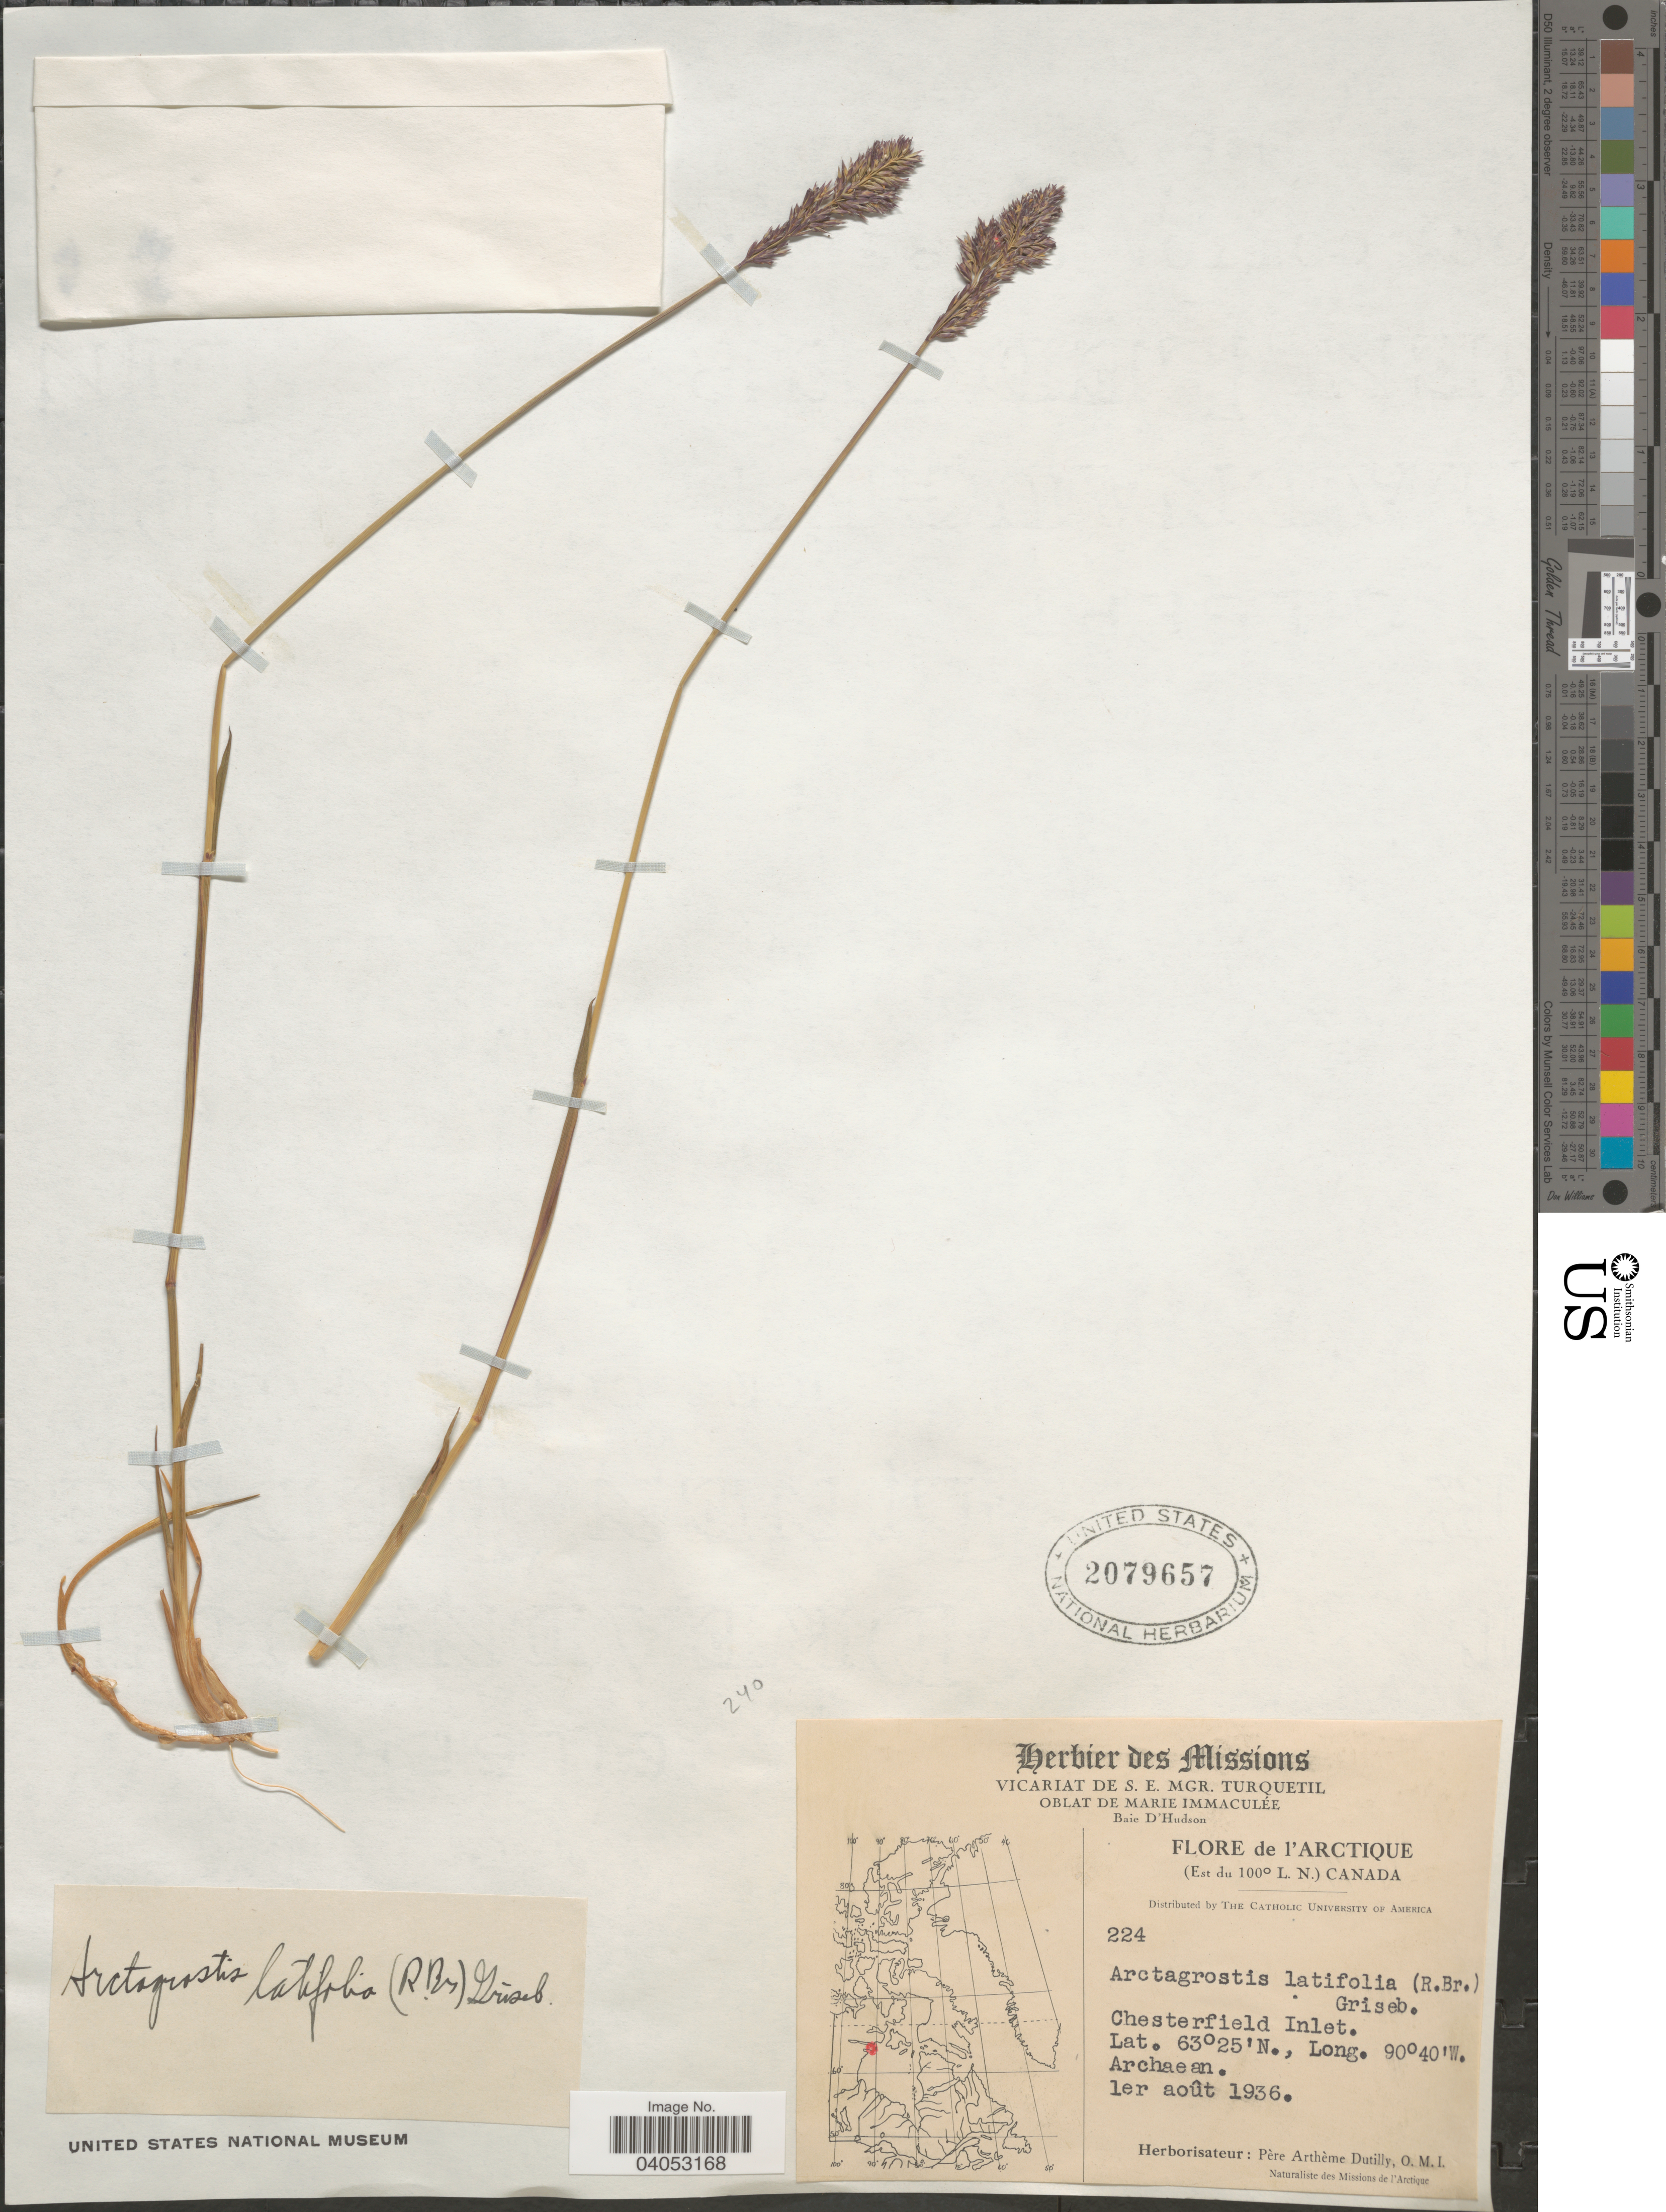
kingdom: Plantae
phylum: Tracheophyta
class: Liliopsida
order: Poales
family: Poaceae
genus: Arctagrostis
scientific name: Arctagrostis latifolia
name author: (R. Br.) Griseb.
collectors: P. Dutilly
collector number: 224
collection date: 1936-08-01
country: Canada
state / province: Nunavut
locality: L'Arctique. (Est du 100º L. N.). Chesterfield Inlet.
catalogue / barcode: US 2079657